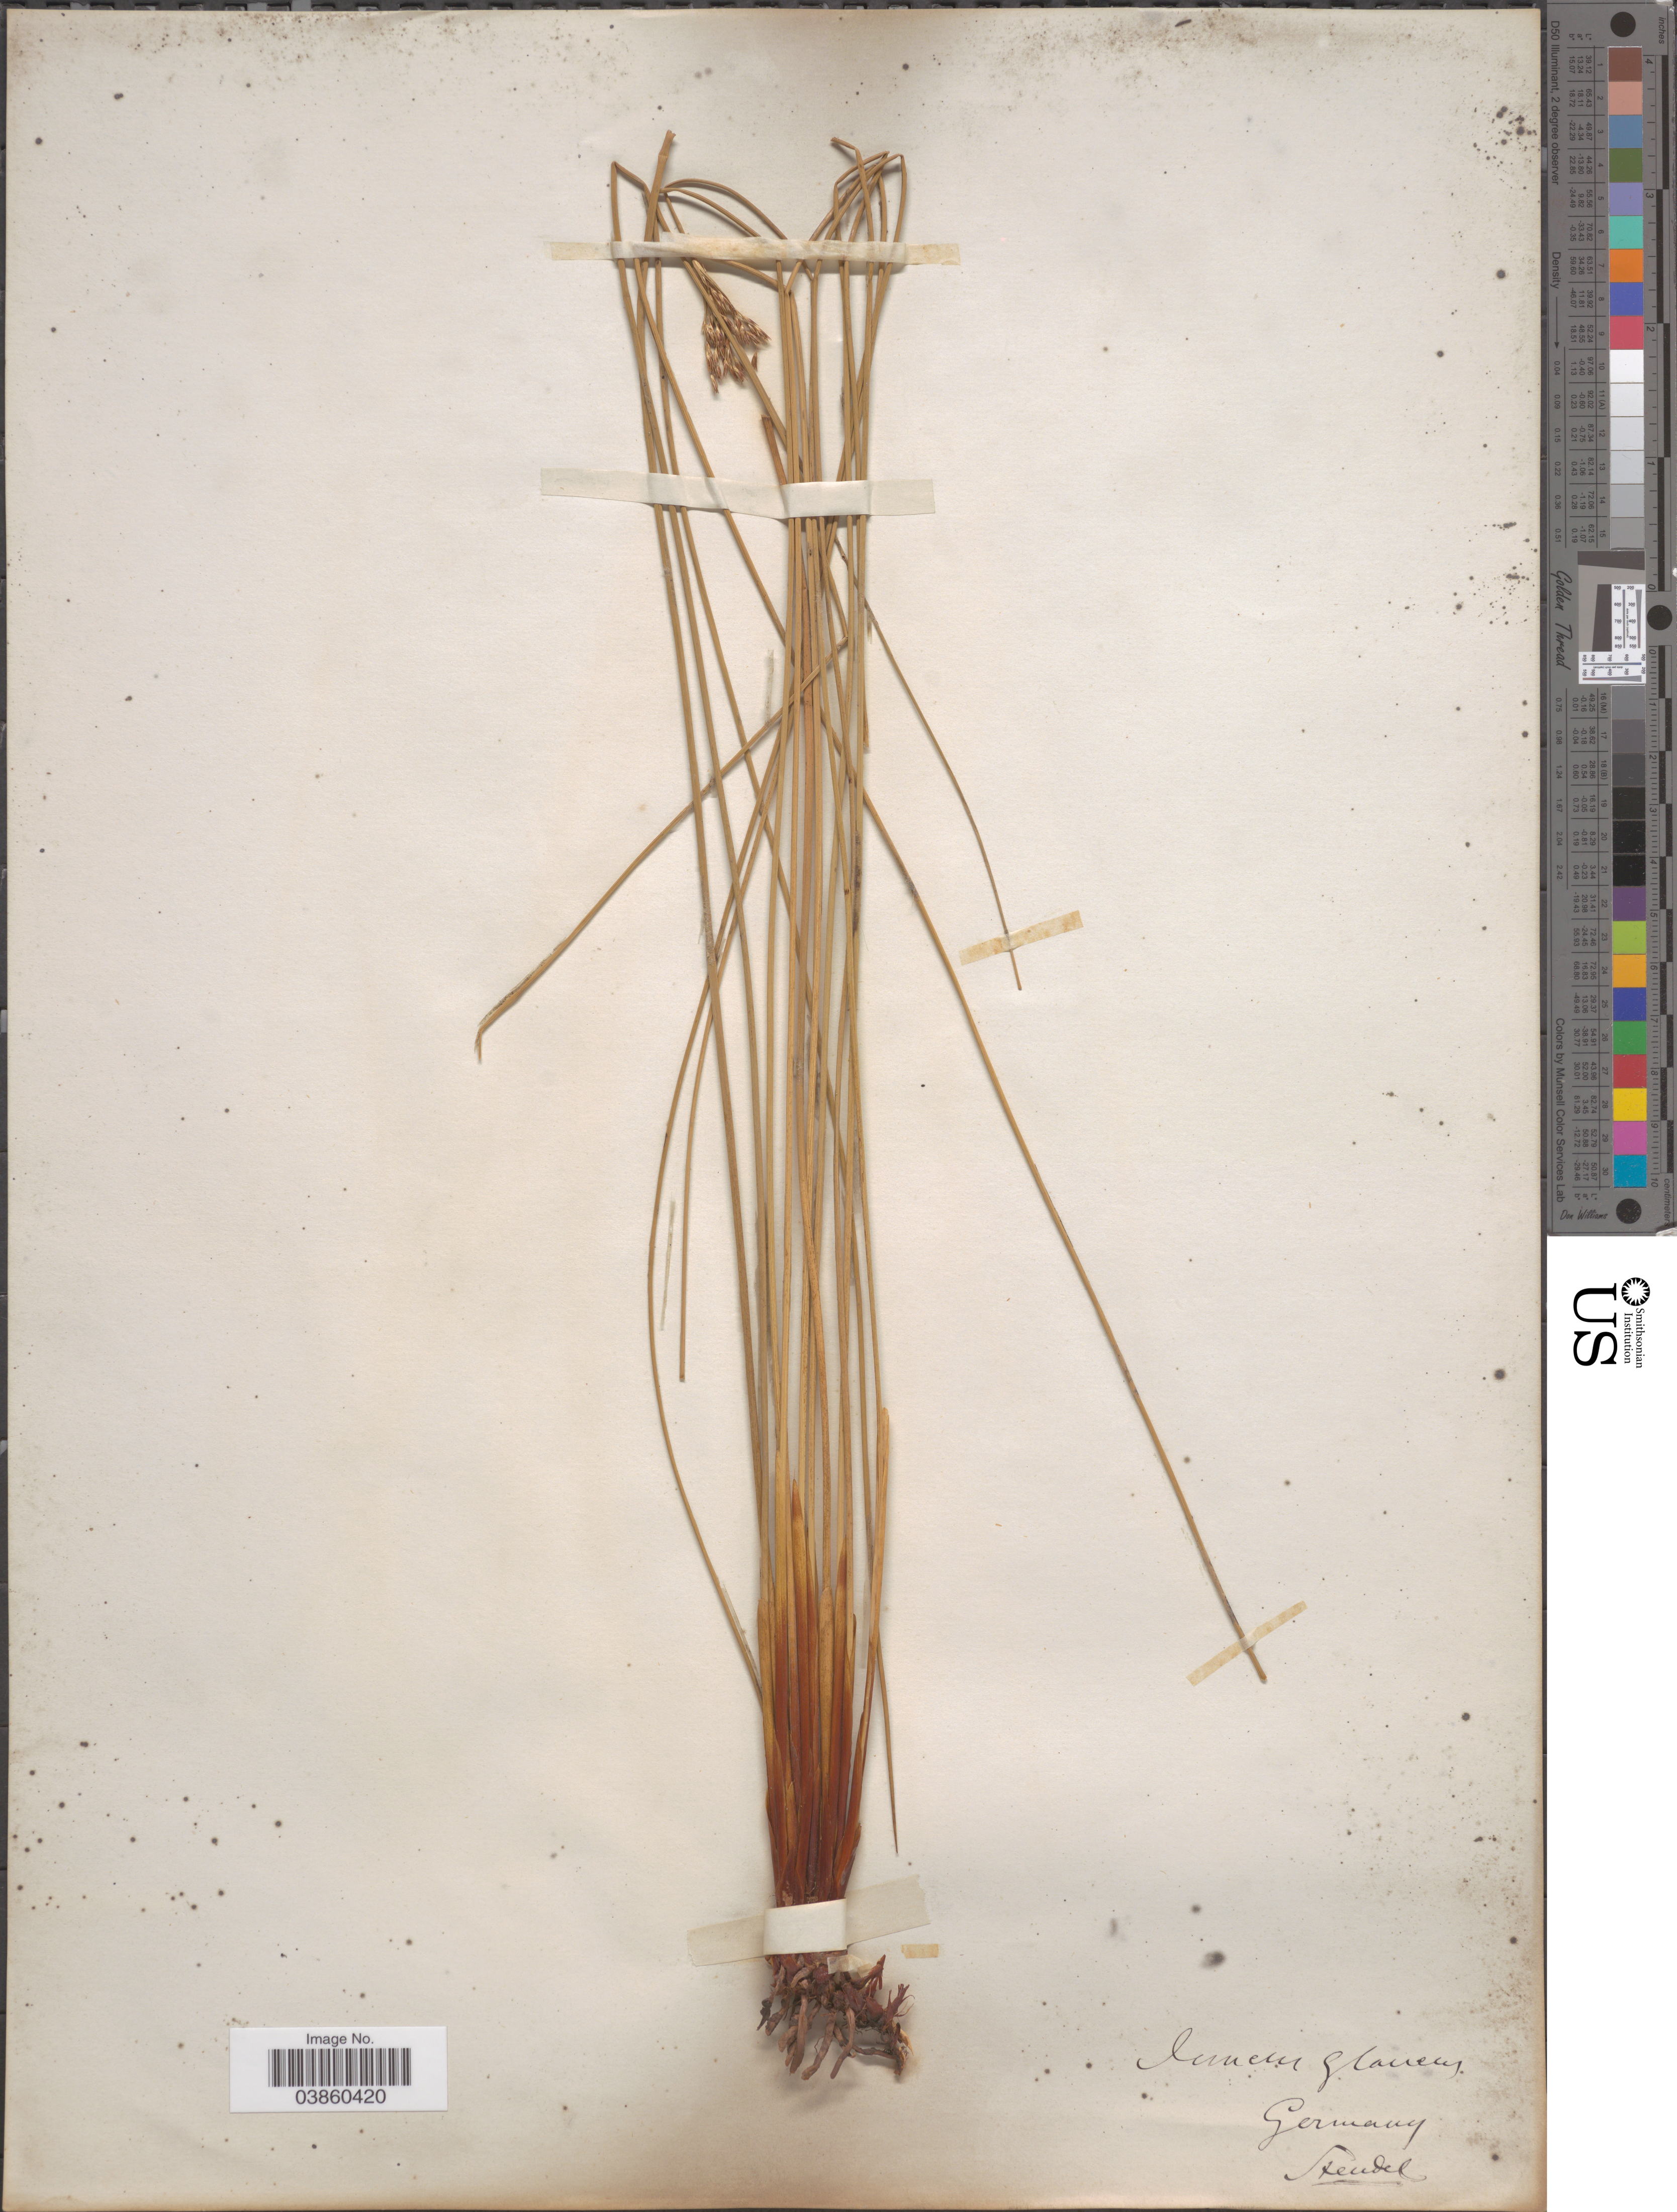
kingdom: Plantae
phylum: Tracheophyta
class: Liliopsida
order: Poales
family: Juncaceae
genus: Juncus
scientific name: Juncus glaucus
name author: Ehrh.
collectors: Steudel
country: Germany